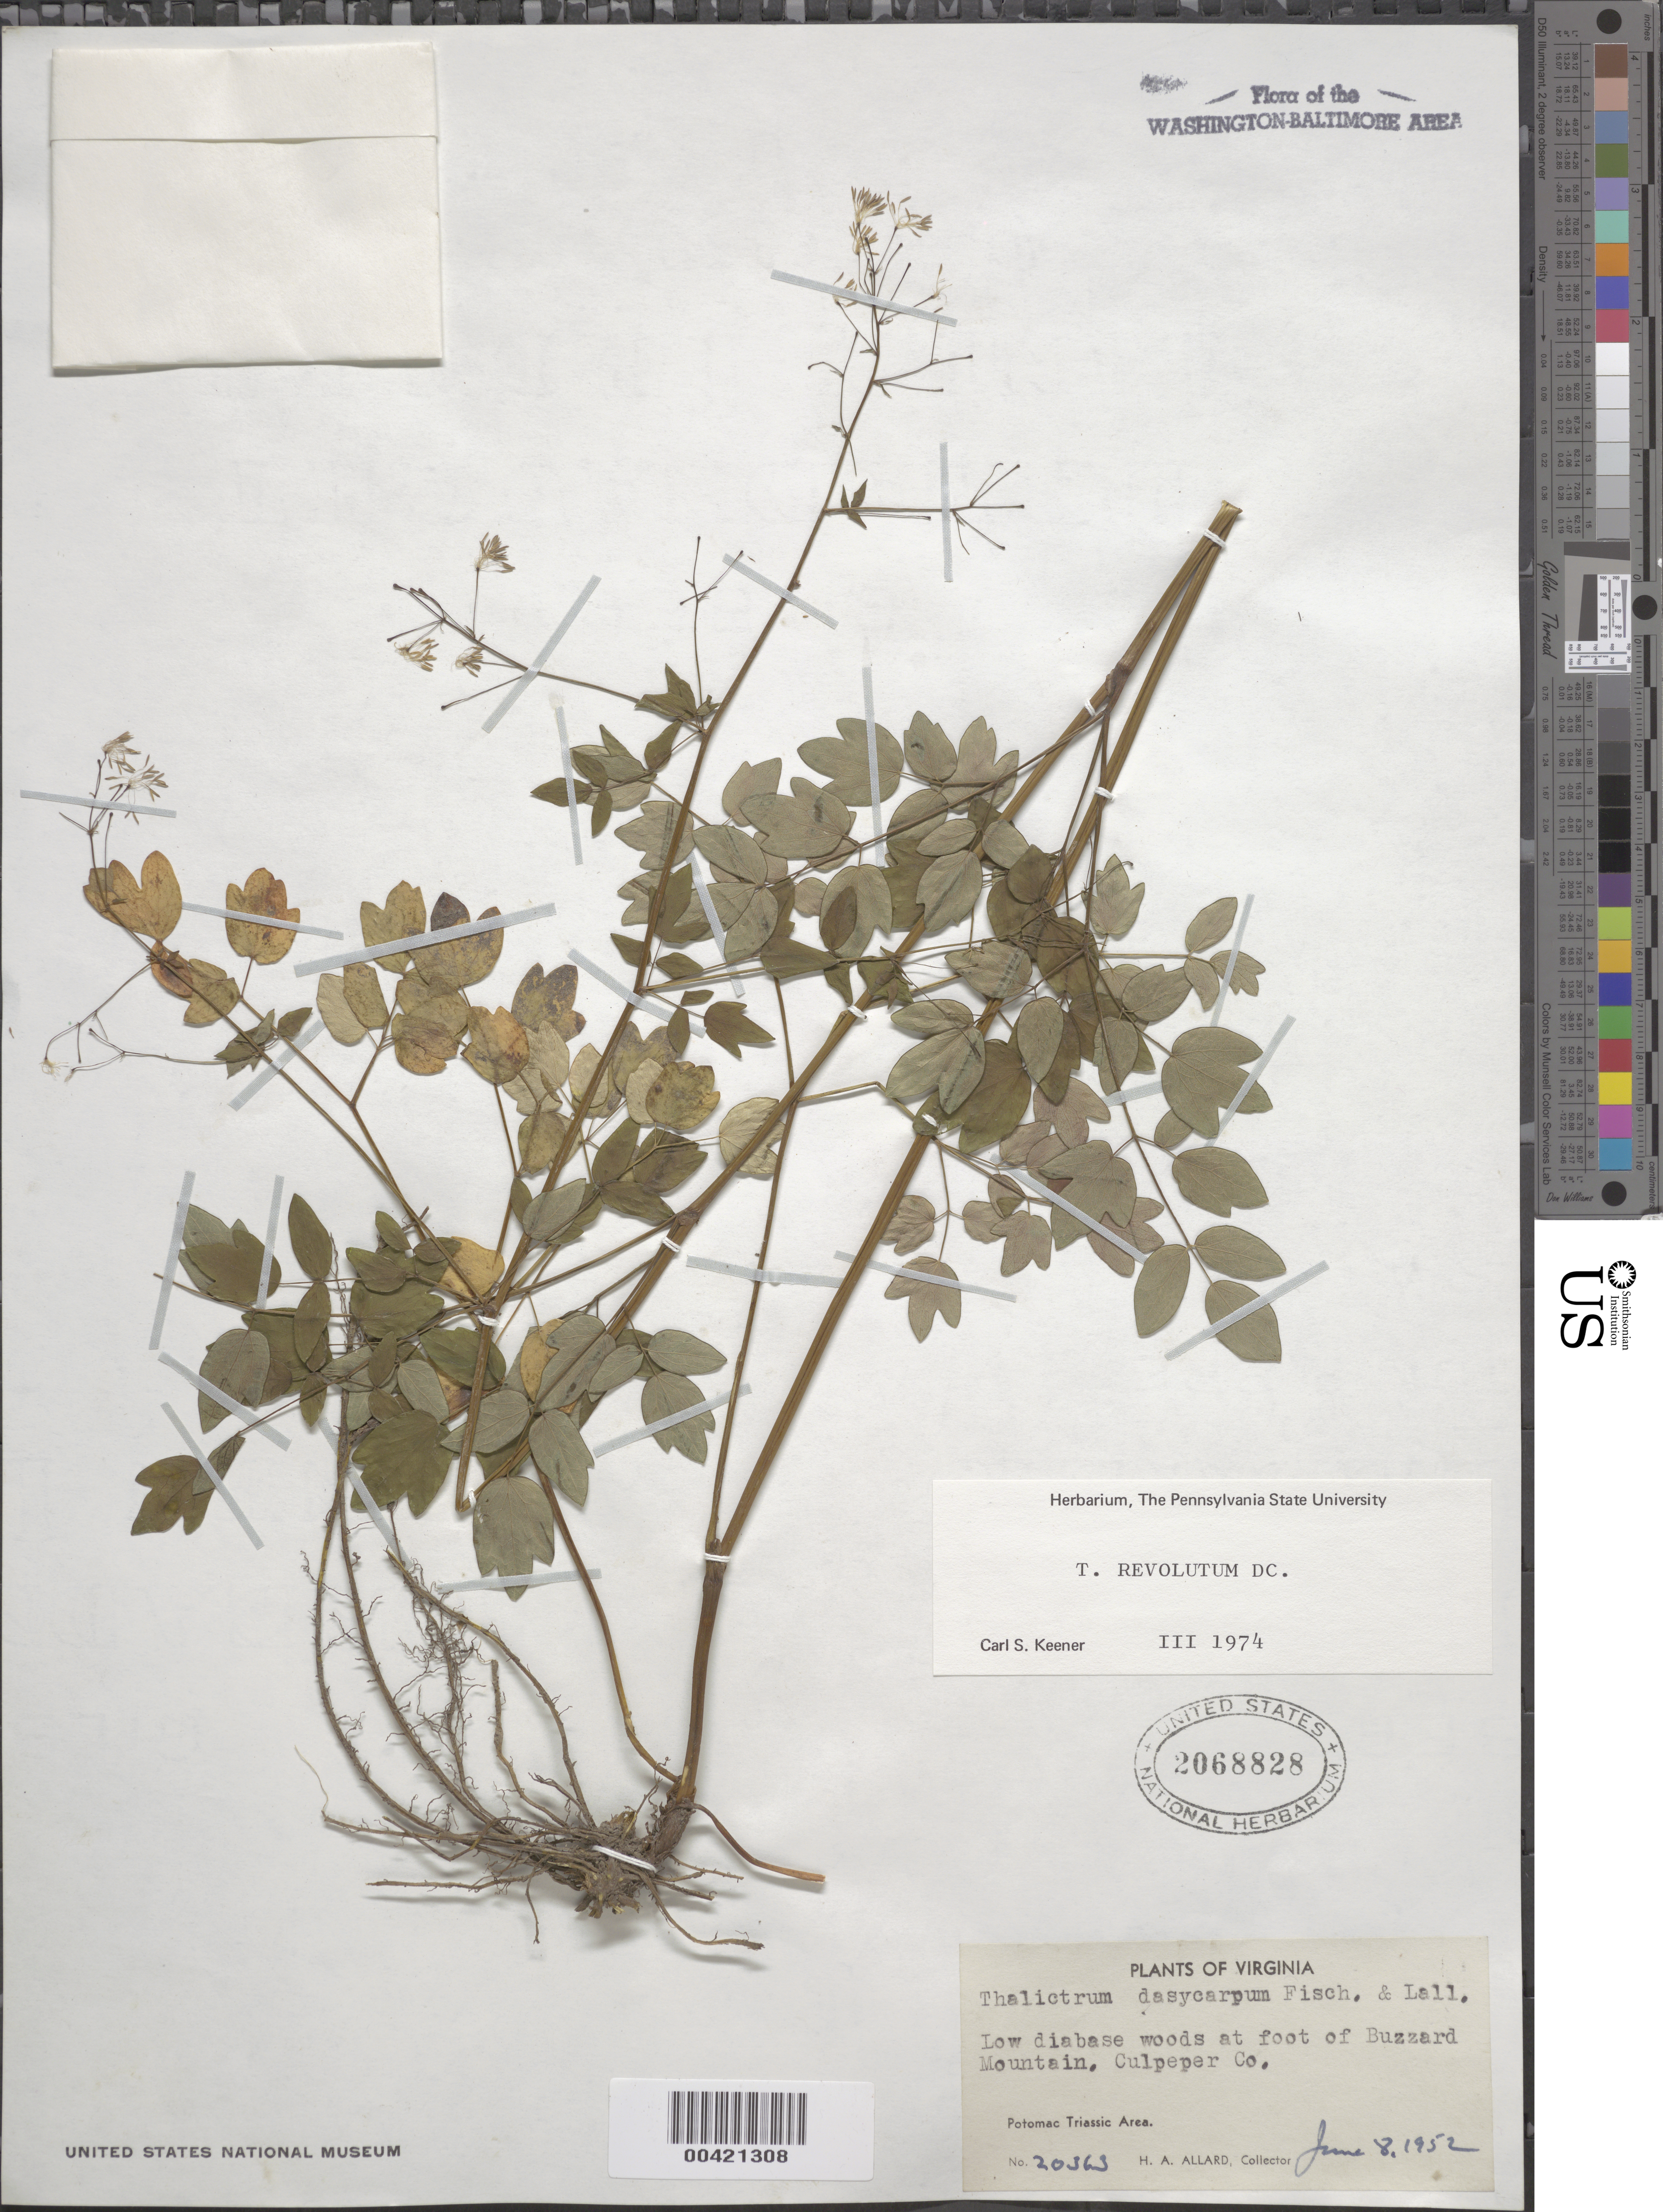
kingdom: Plantae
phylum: Tracheophyta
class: Magnoliopsida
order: Ranunculales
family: Ranunculaceae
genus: Thalictrum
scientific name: Thalictrum amphibolum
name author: Greene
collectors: H. A. Allard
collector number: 20363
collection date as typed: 08 Jun 1952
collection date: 1952-06-08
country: United States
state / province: Virginia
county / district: Culpeper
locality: Buzzard Mountain Foot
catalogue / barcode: US 2068828